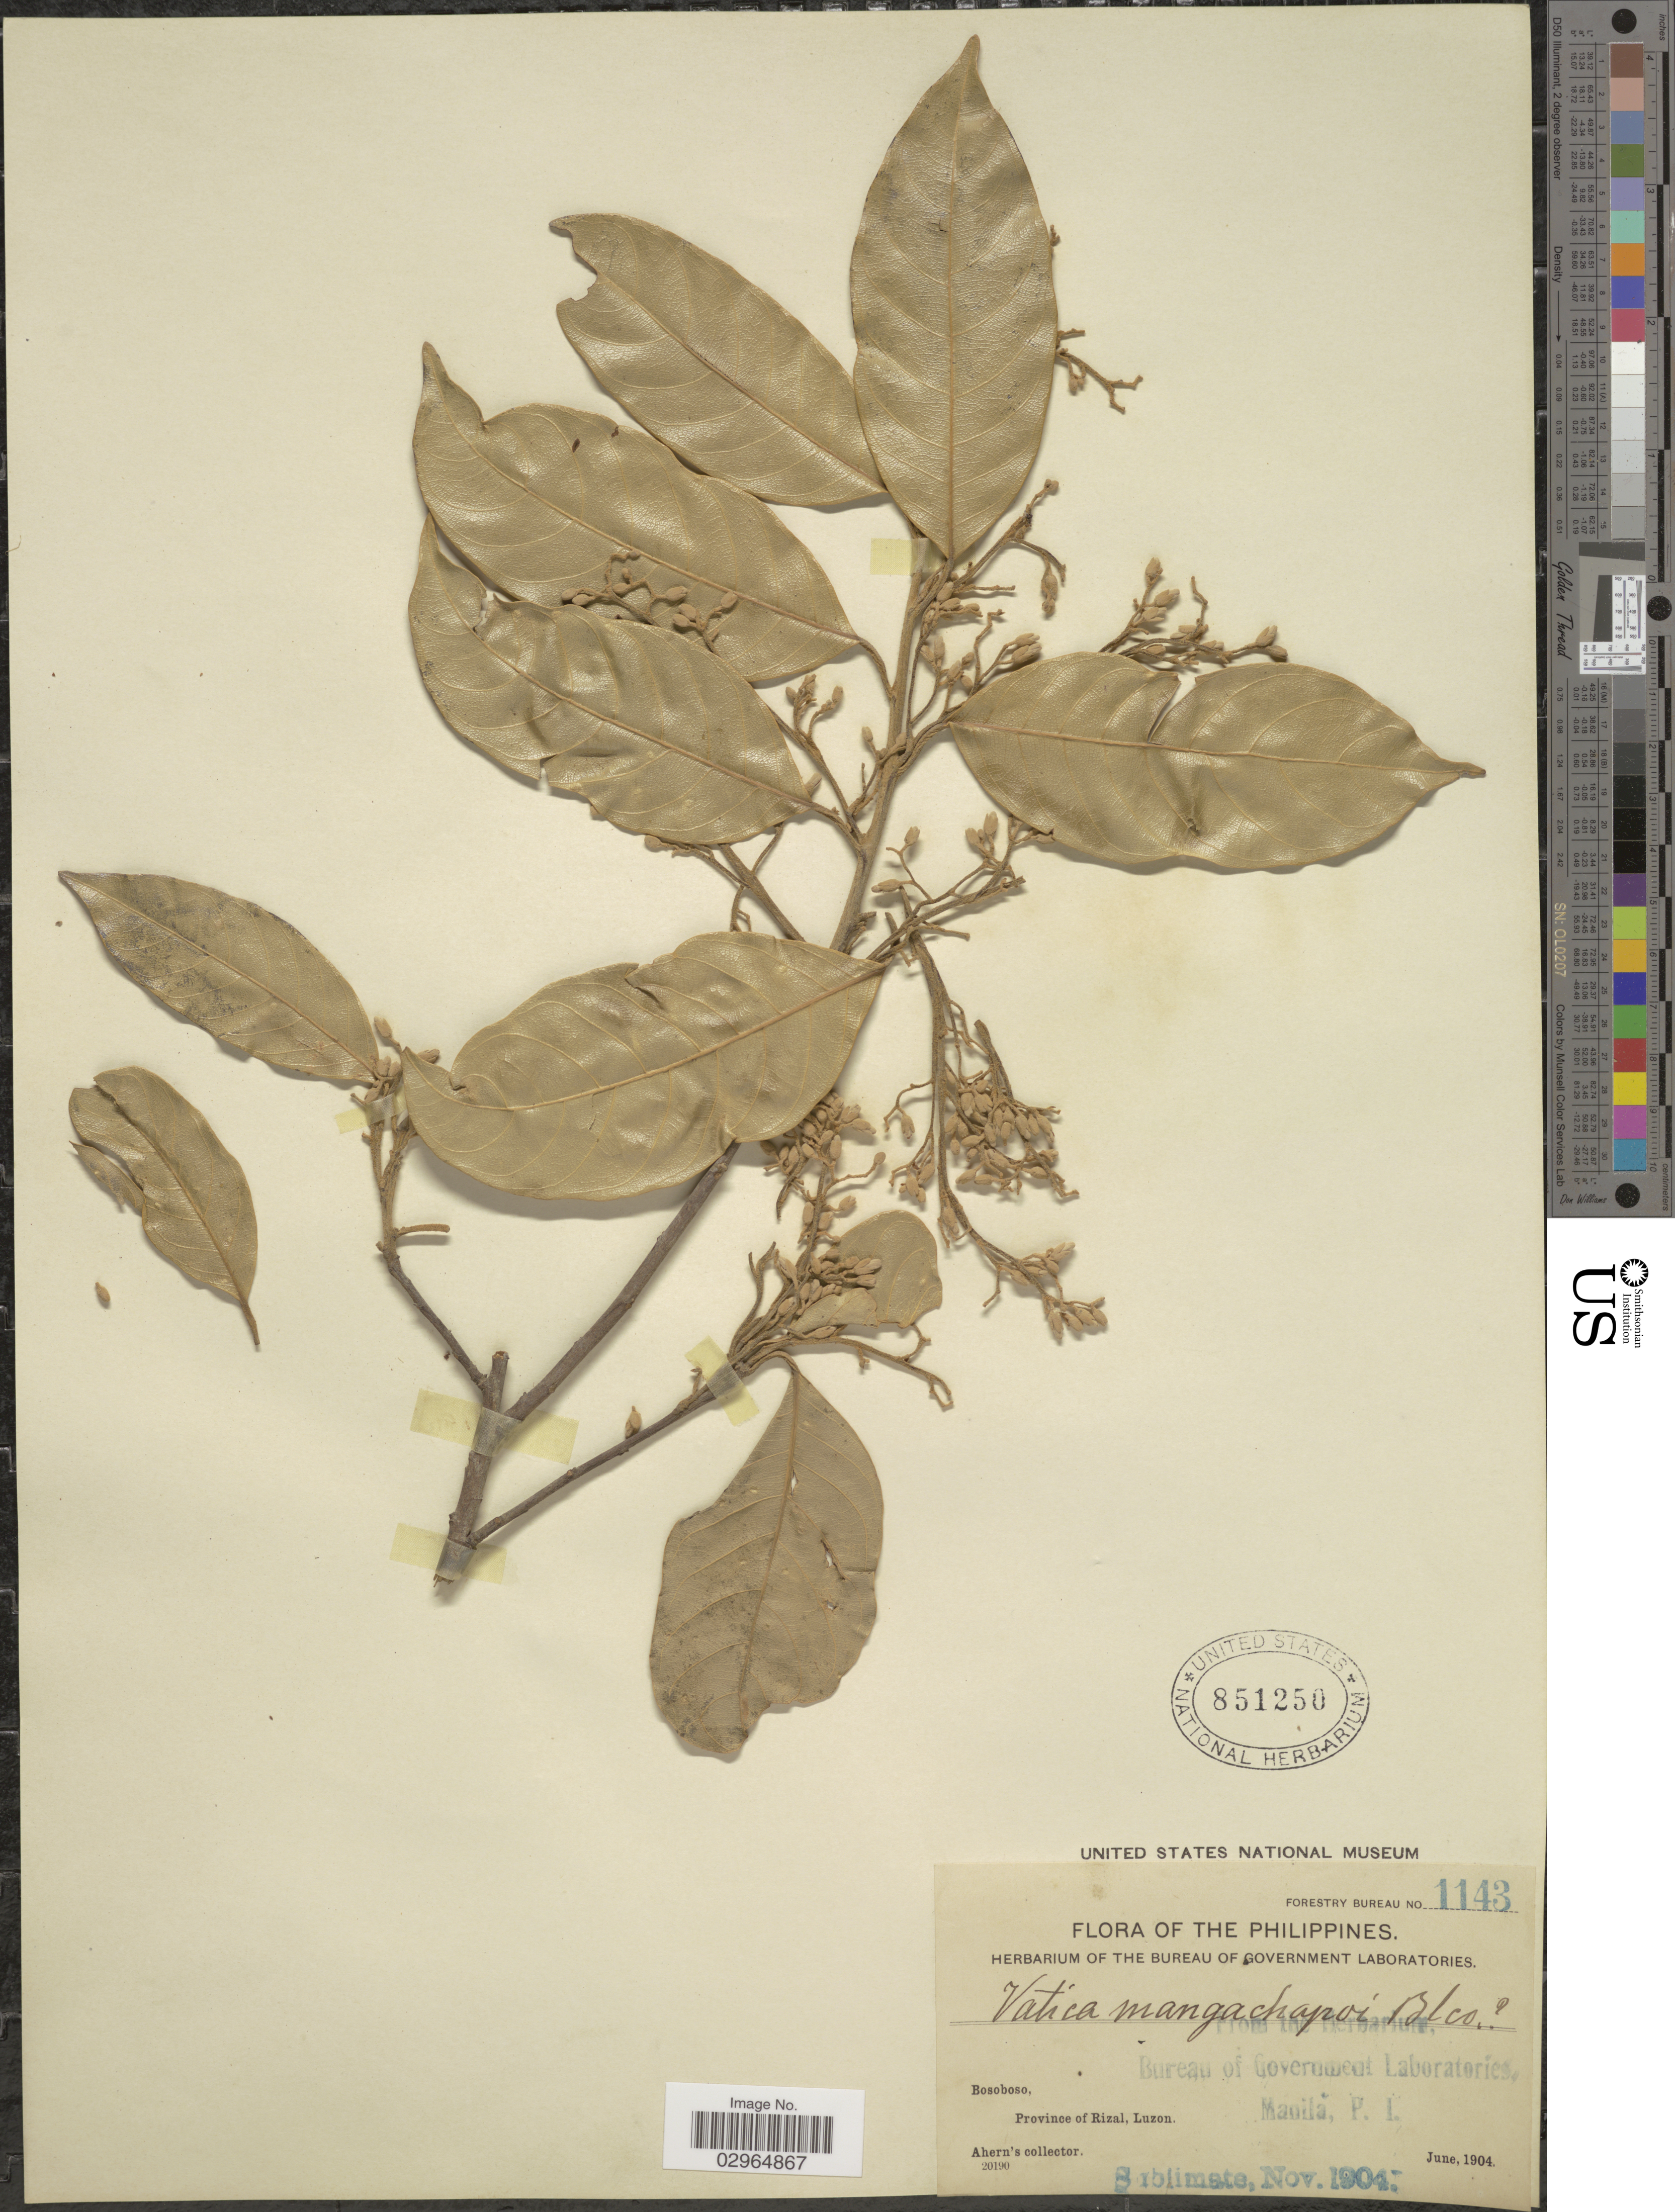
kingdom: Plantae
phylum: Tracheophyta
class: Magnoliopsida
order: Malvales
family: Dipterocarpaceae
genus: Vatica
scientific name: Vatica mangachapoi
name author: Blanco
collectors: Ahern's collector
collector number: Forestry Bureau 1143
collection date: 1904-06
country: Philippines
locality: Bosoboso, Province of Rizal, Luzon.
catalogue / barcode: US 851250